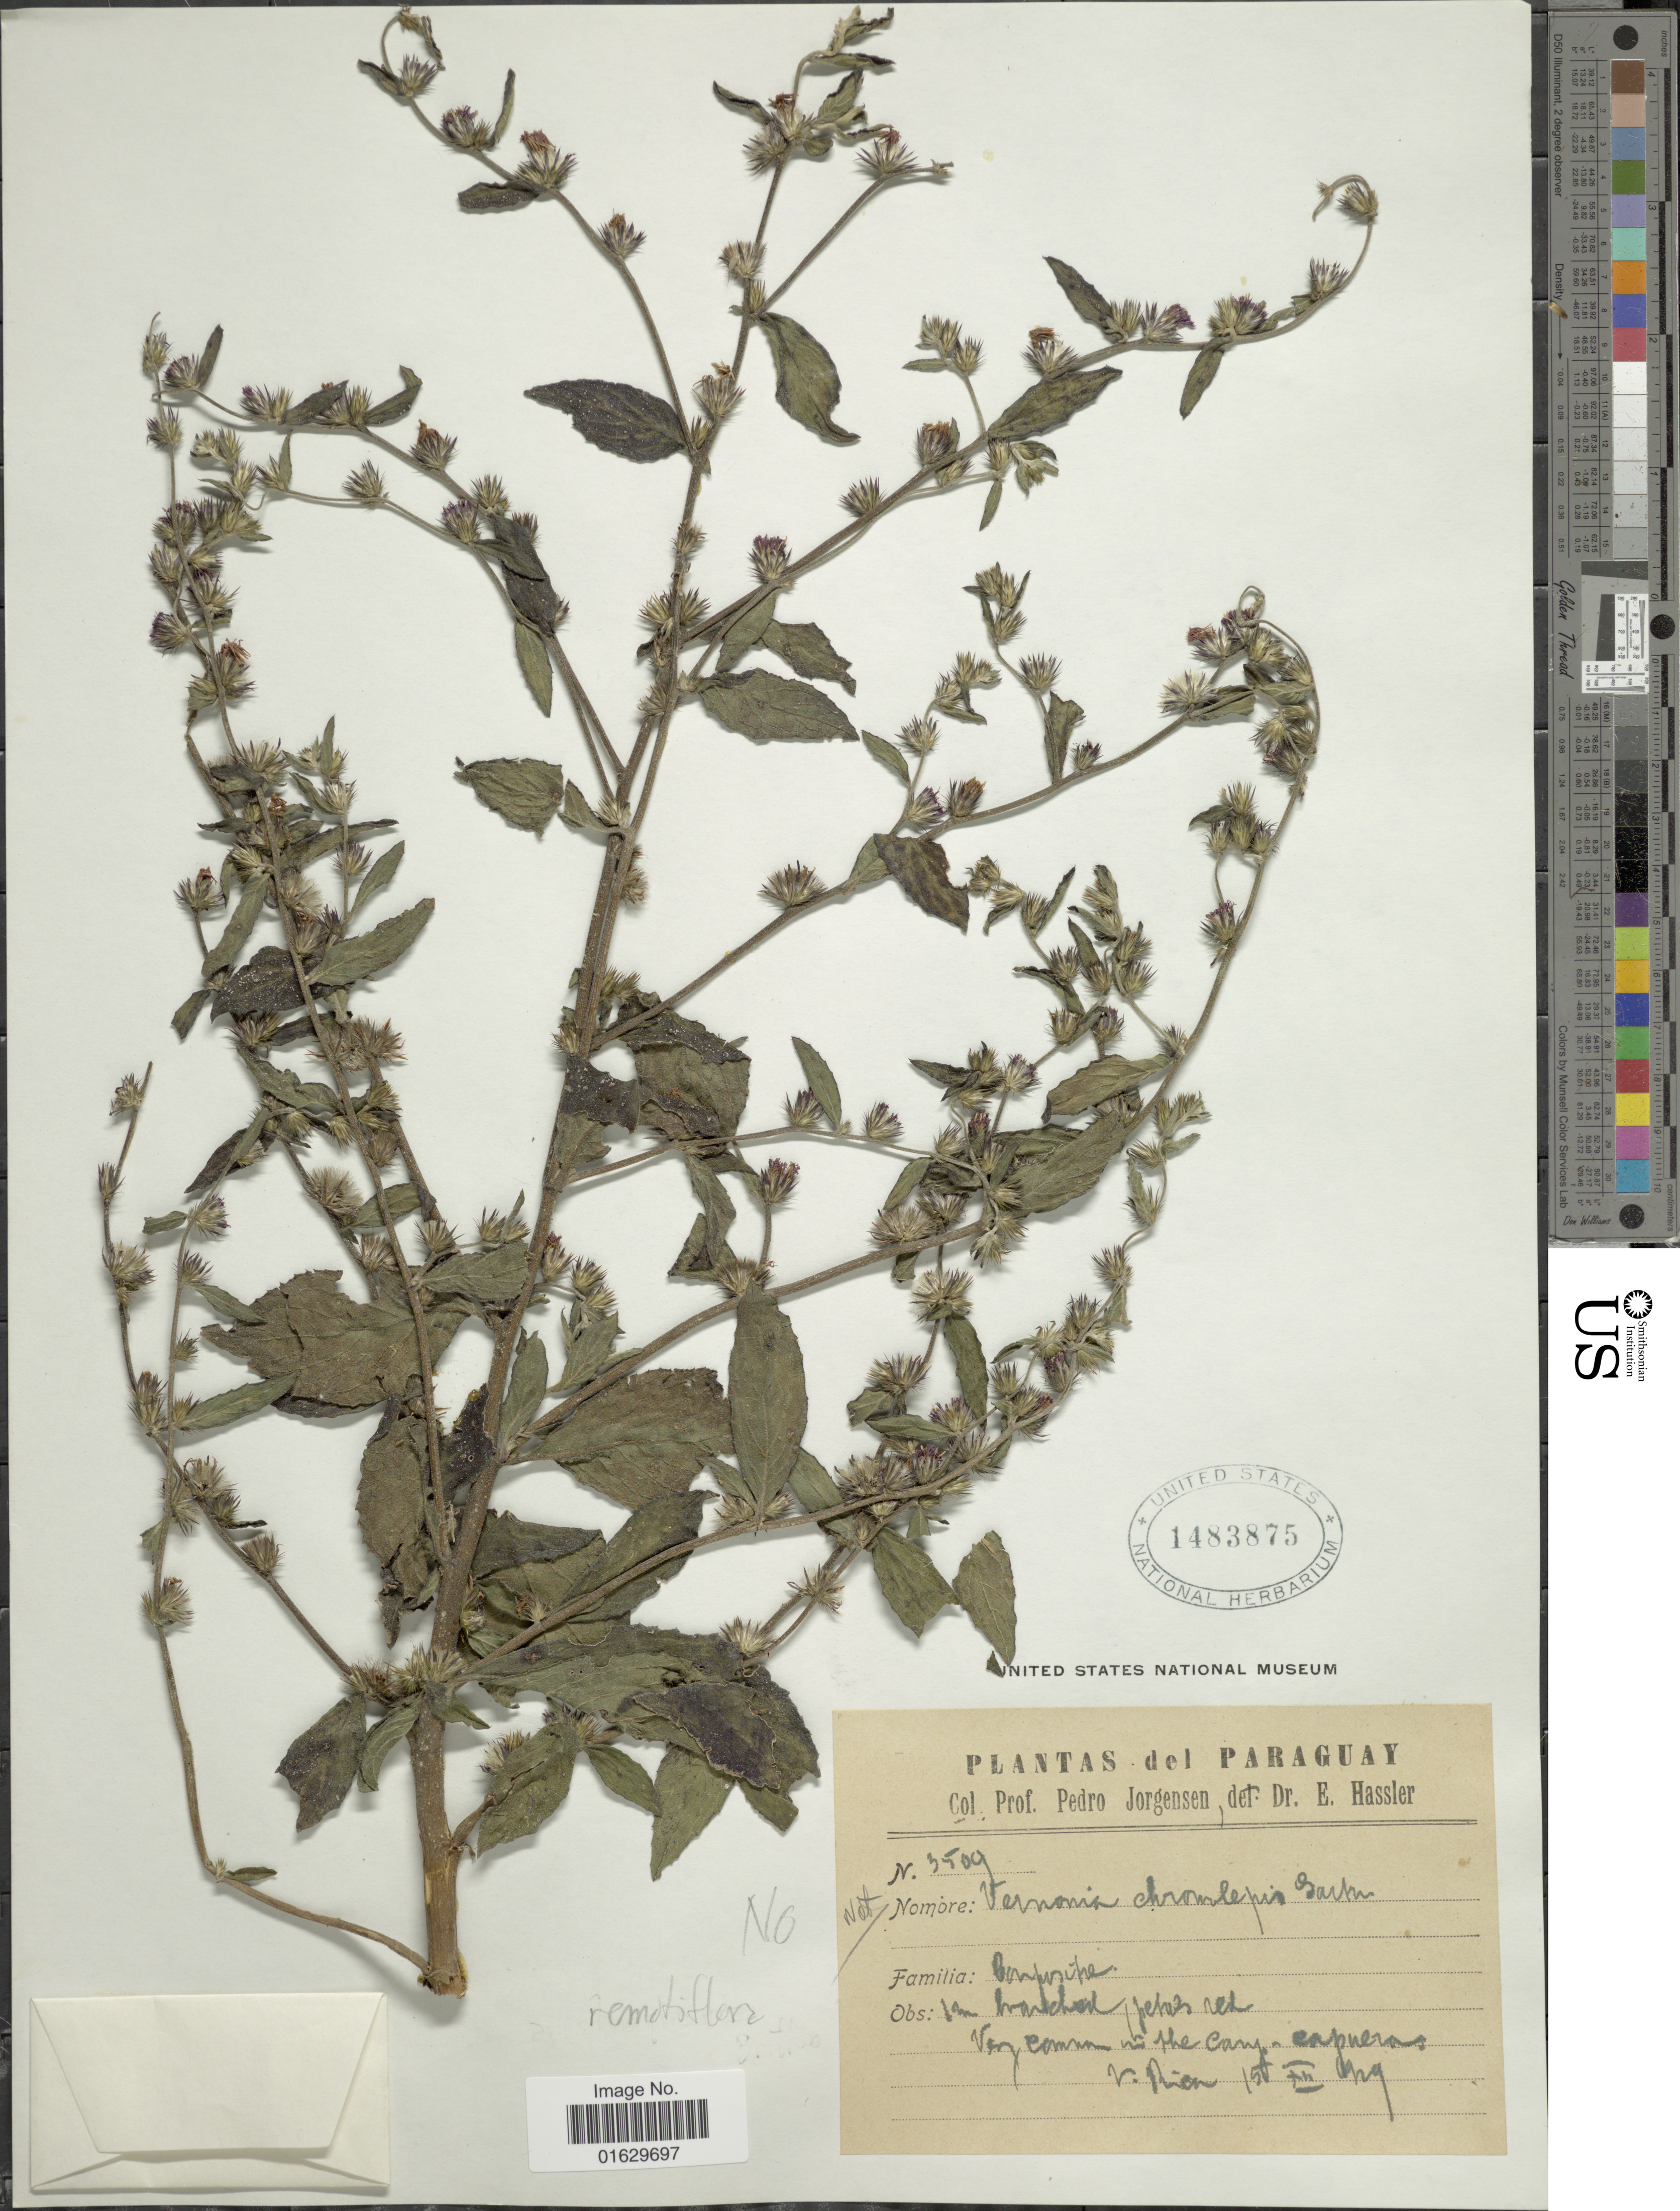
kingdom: Plantae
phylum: Tracheophyta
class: Magnoliopsida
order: Asterales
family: Asteraceae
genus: Lepidaploa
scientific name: Lepidaploa remotiflora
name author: (Rich.) H. Rob.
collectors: P. Jörgensen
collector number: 3509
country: Paraguay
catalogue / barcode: US 1483875